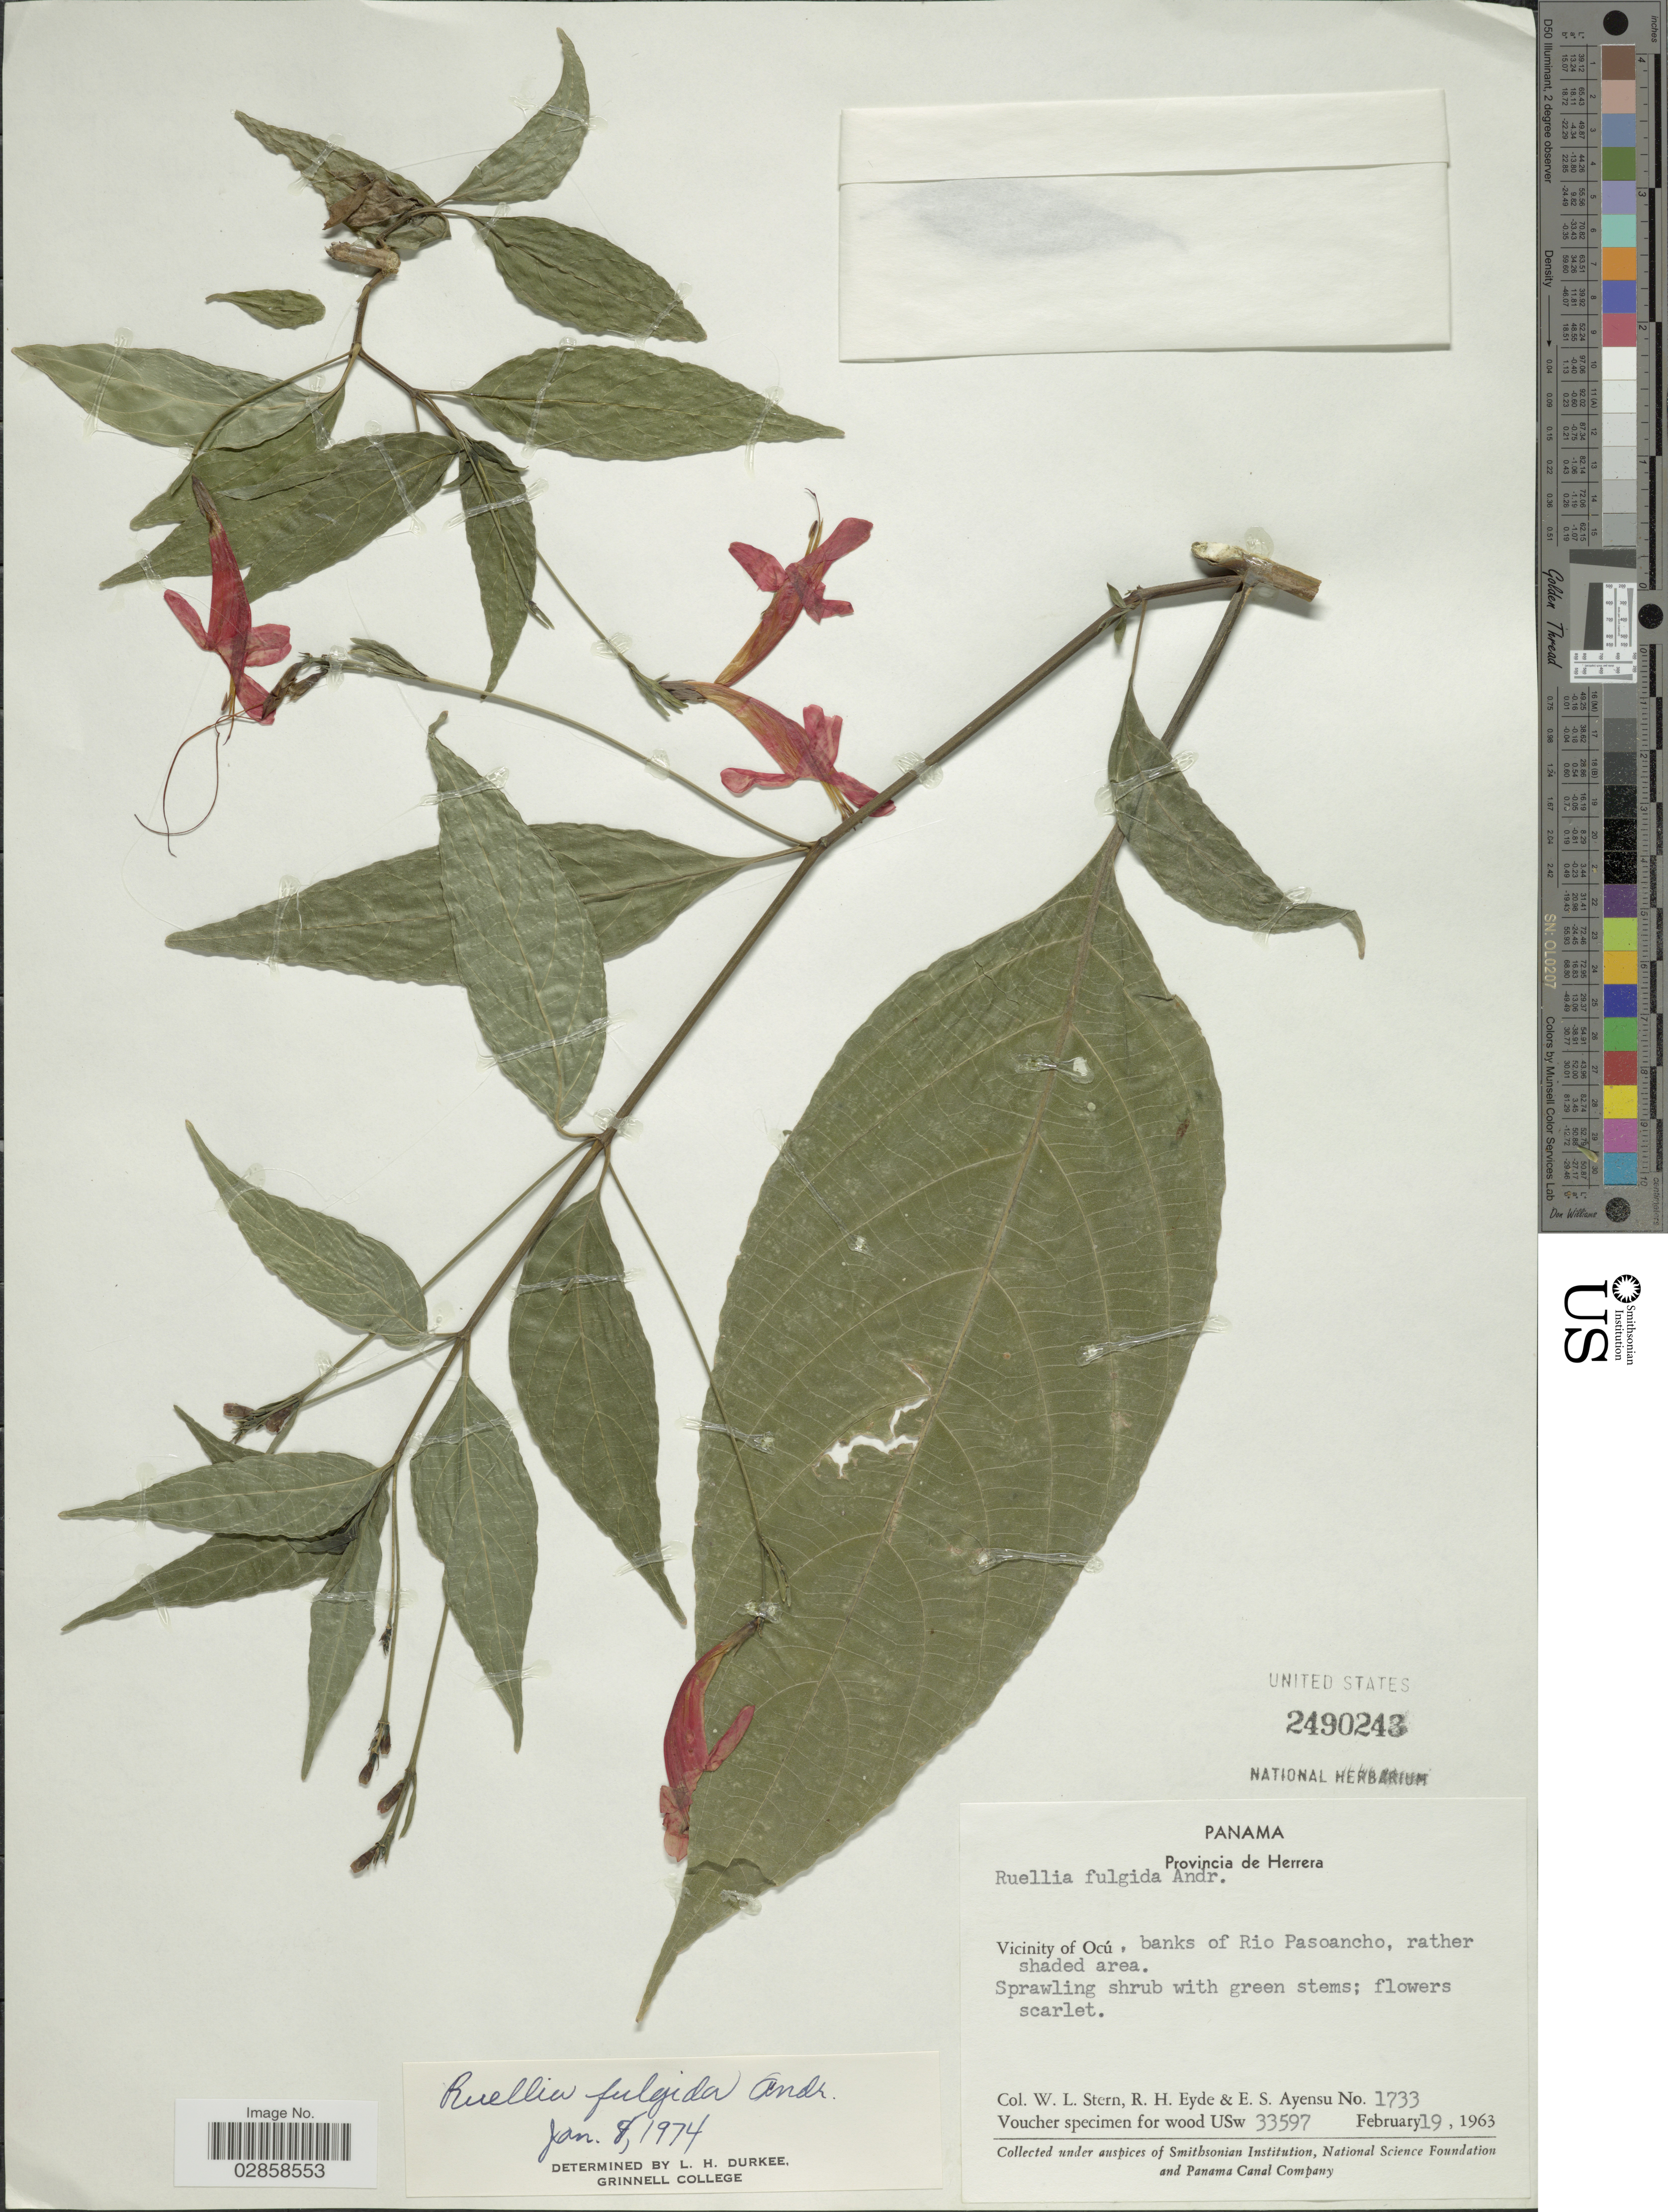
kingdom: Plantae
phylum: Tracheophyta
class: Magnoliopsida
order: Lamiales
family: Acanthaceae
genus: Ruellia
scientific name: Ruellia fulgida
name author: Andrews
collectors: W. L. Stern, R. H. Eyde & E. S. Ayensu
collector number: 1733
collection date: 1963-02-19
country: Panama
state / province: Herrera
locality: Vicinity of Ocú, banks of Rio Pasoancho.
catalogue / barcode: US 2490243